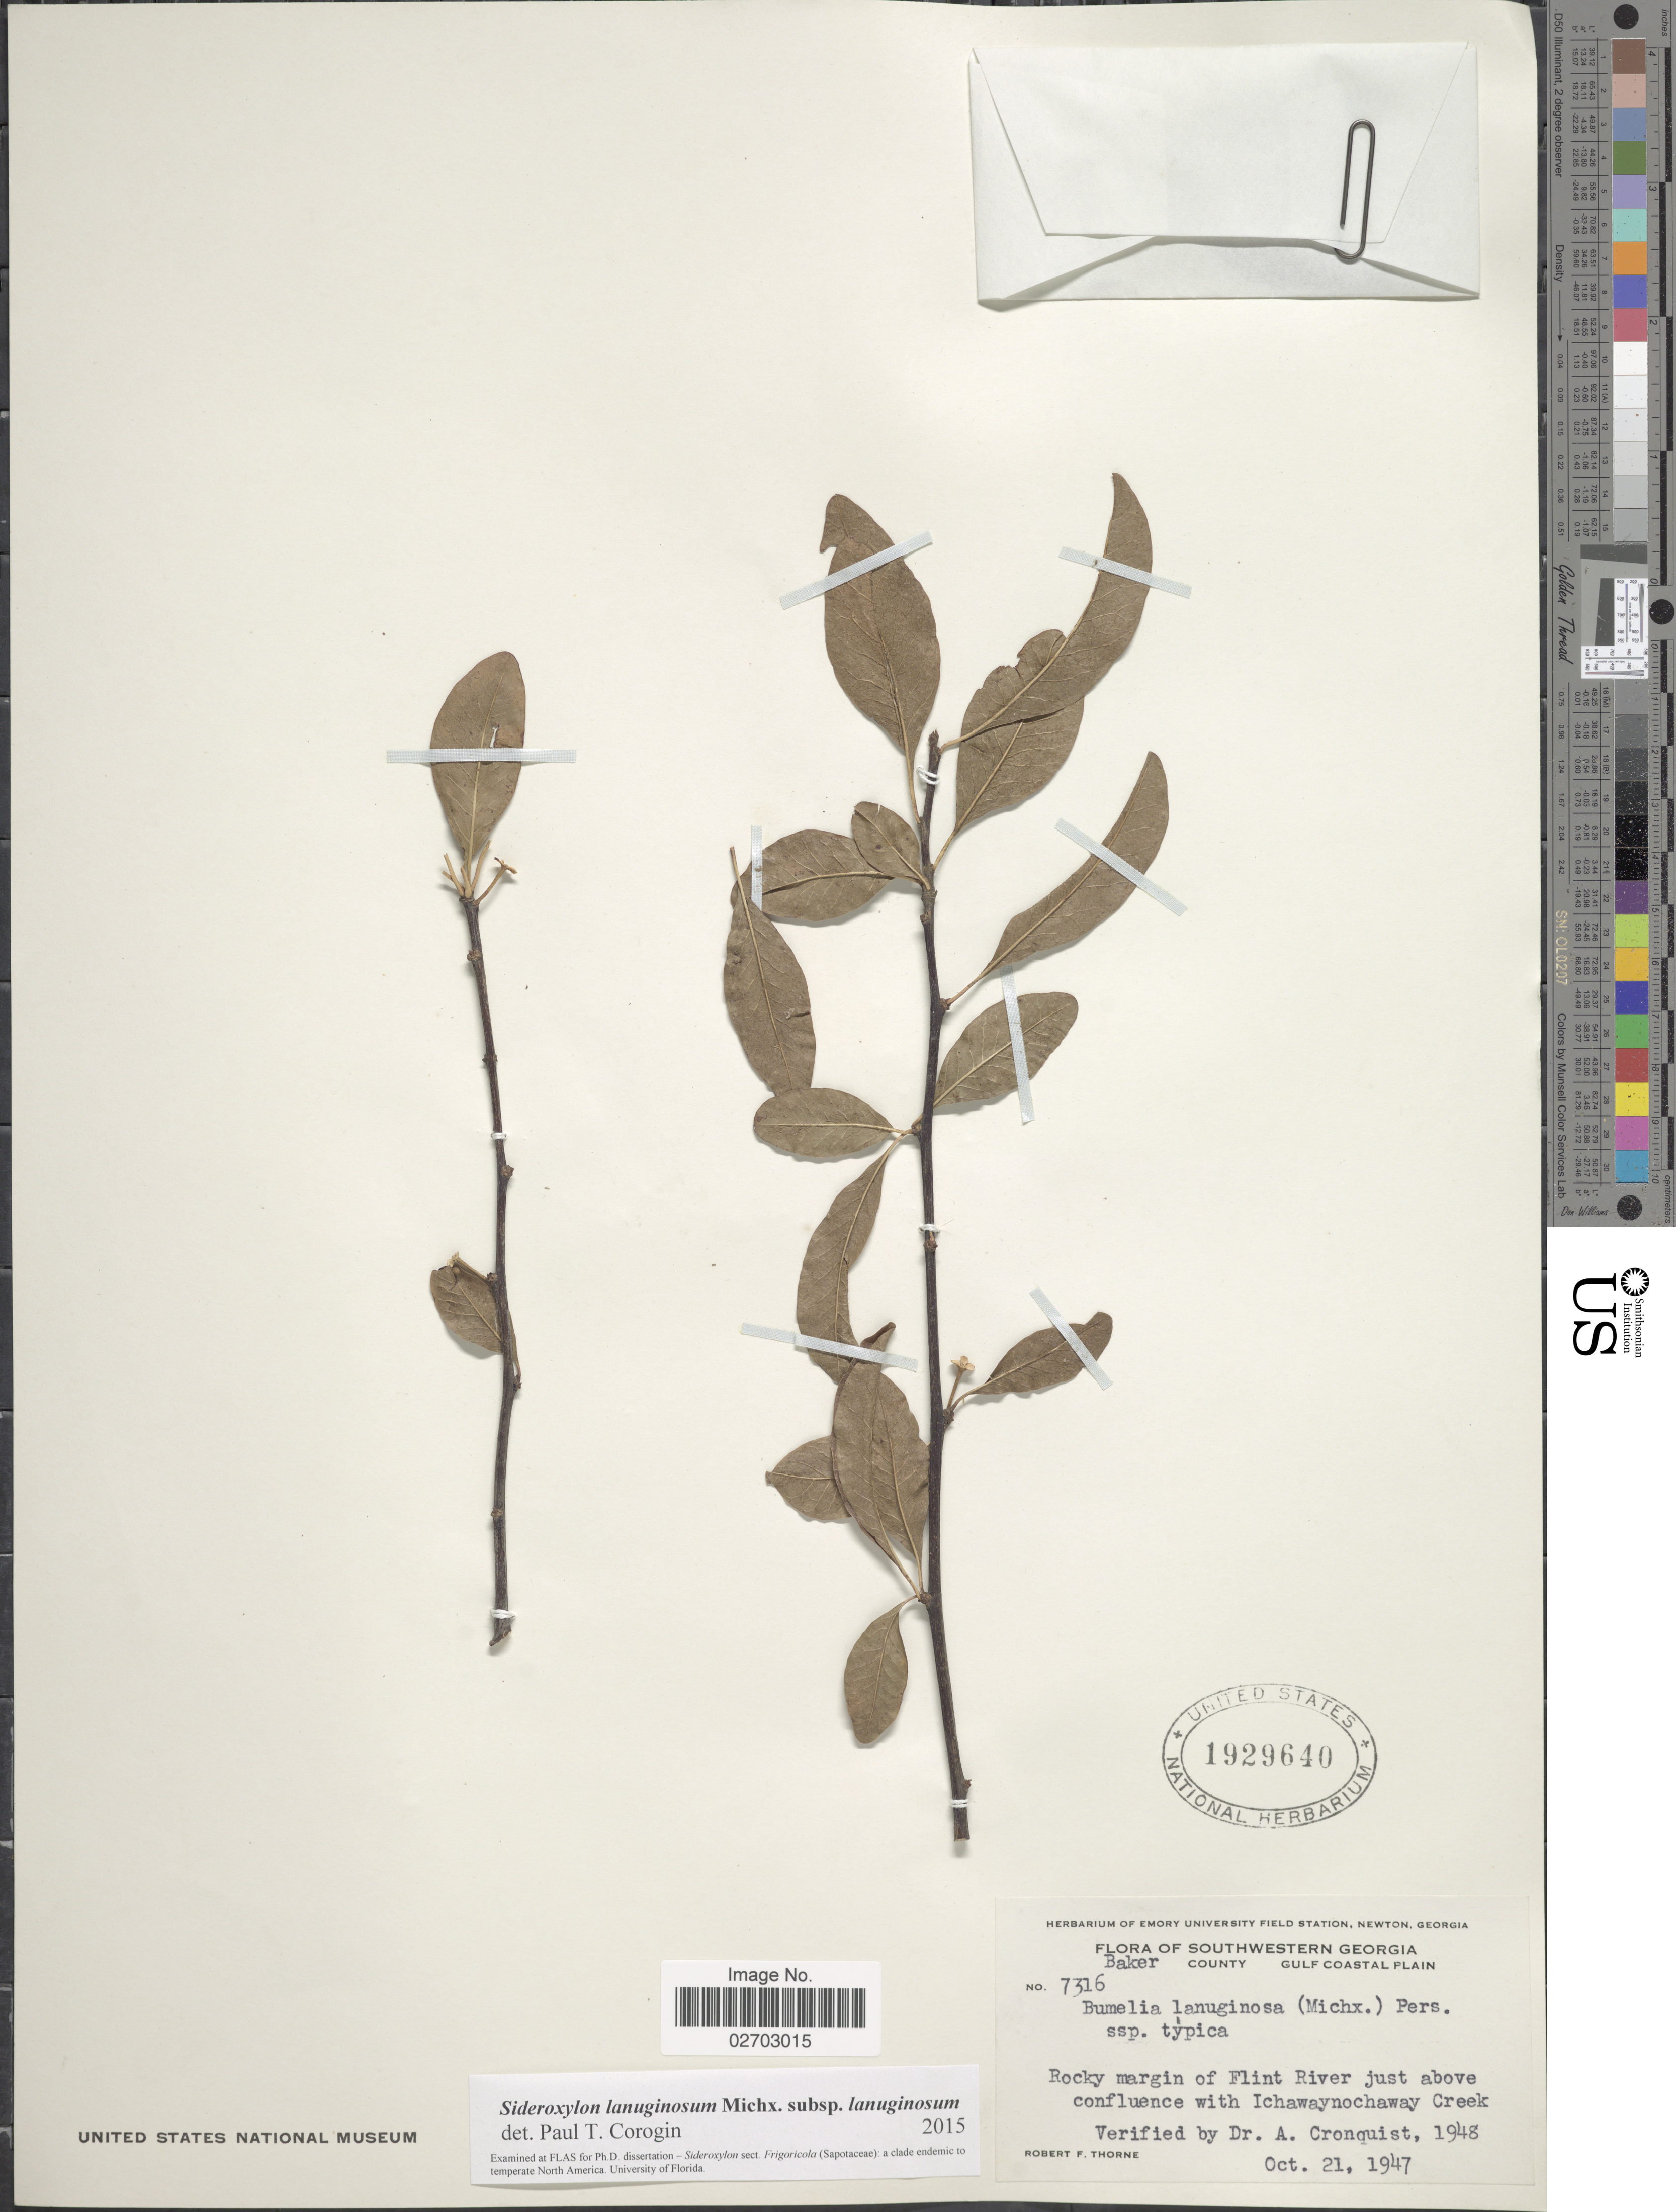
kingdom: Plantae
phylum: Tracheophyta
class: Magnoliopsida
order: Ericales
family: Sapotaceae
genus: Sideroxylon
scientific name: Sideroxylon lanuginosum subsp. lanuginosum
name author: Michx.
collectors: R. F. Thorne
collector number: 7316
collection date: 1947-10-21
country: United States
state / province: Georgia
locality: Southwestern Georgua, Baker County, Gulf Coastal Plain, rocky margin of Flint River just above confluence with Ichawaynochaway Creek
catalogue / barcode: US 1929640